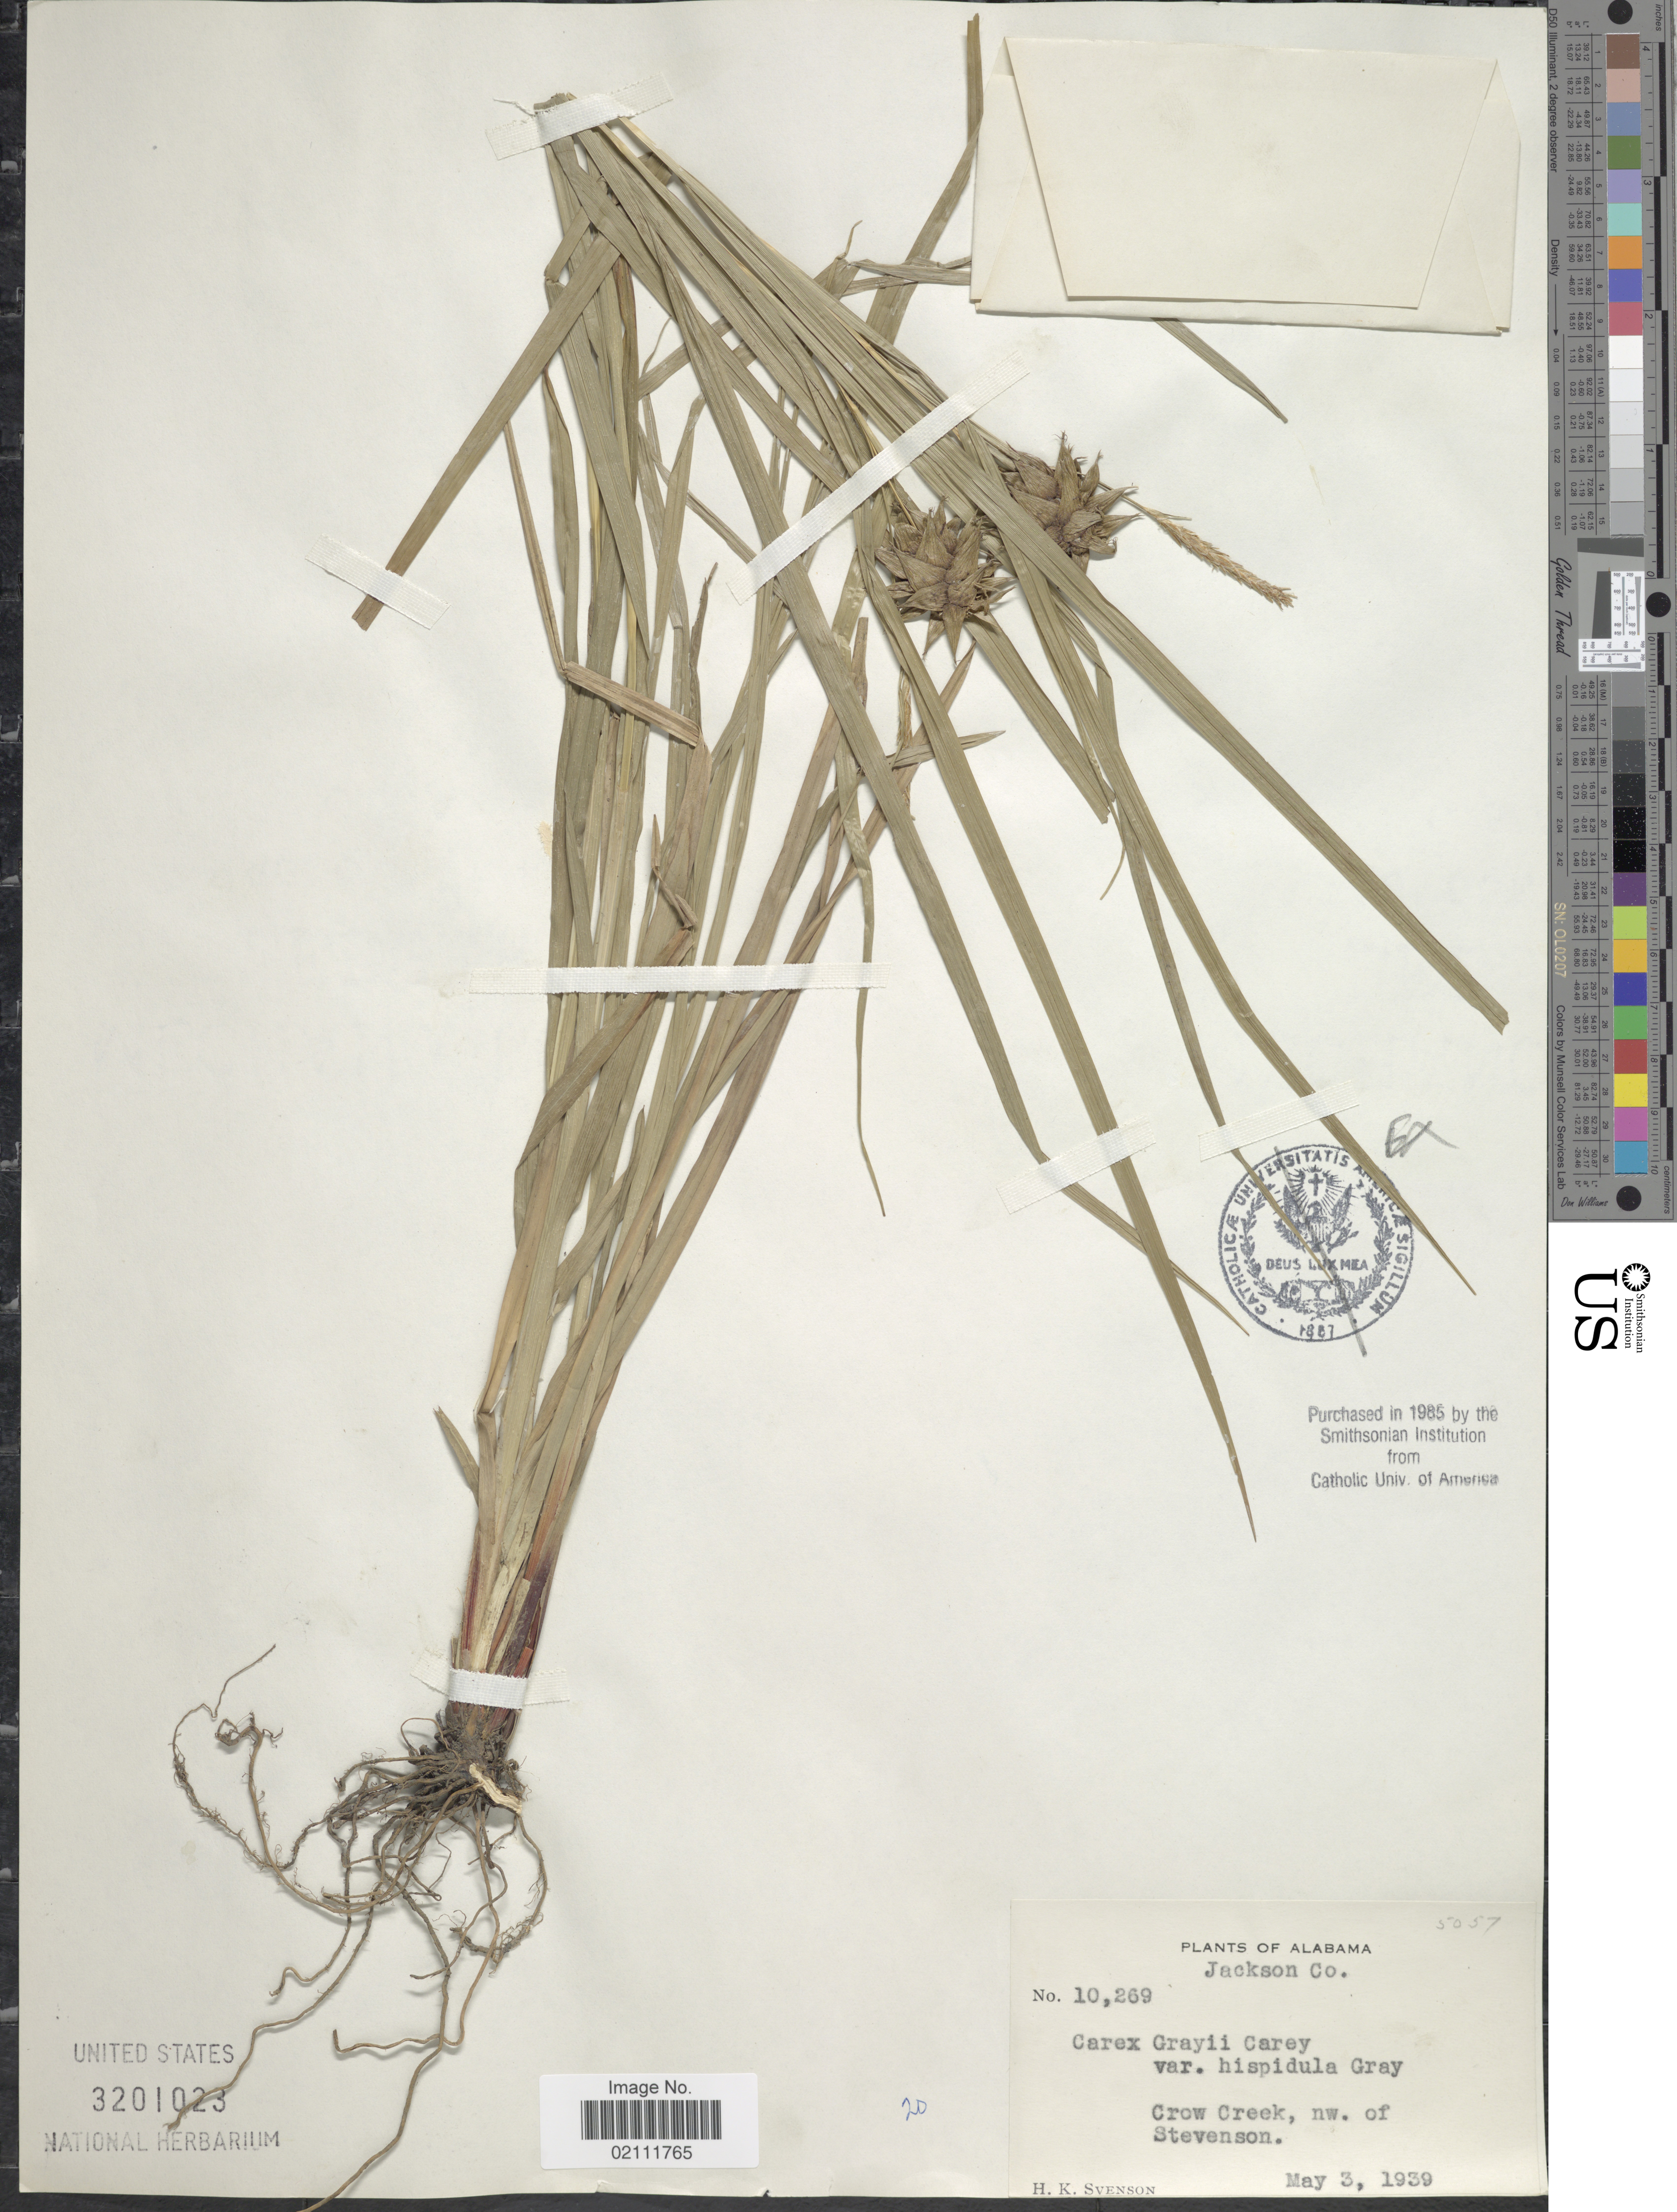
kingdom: Plantae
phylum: Tracheophyta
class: Liliopsida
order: Poales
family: Cyperaceae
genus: Carex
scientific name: Carex grayi var. hispidula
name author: A. Gray ex L.H. Bailey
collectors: H. K. Svenson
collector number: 10269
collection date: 1939-05-03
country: United States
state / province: Alabama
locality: Jackson Co., Crow Creek, nw. of Stevenson.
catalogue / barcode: US 3201023